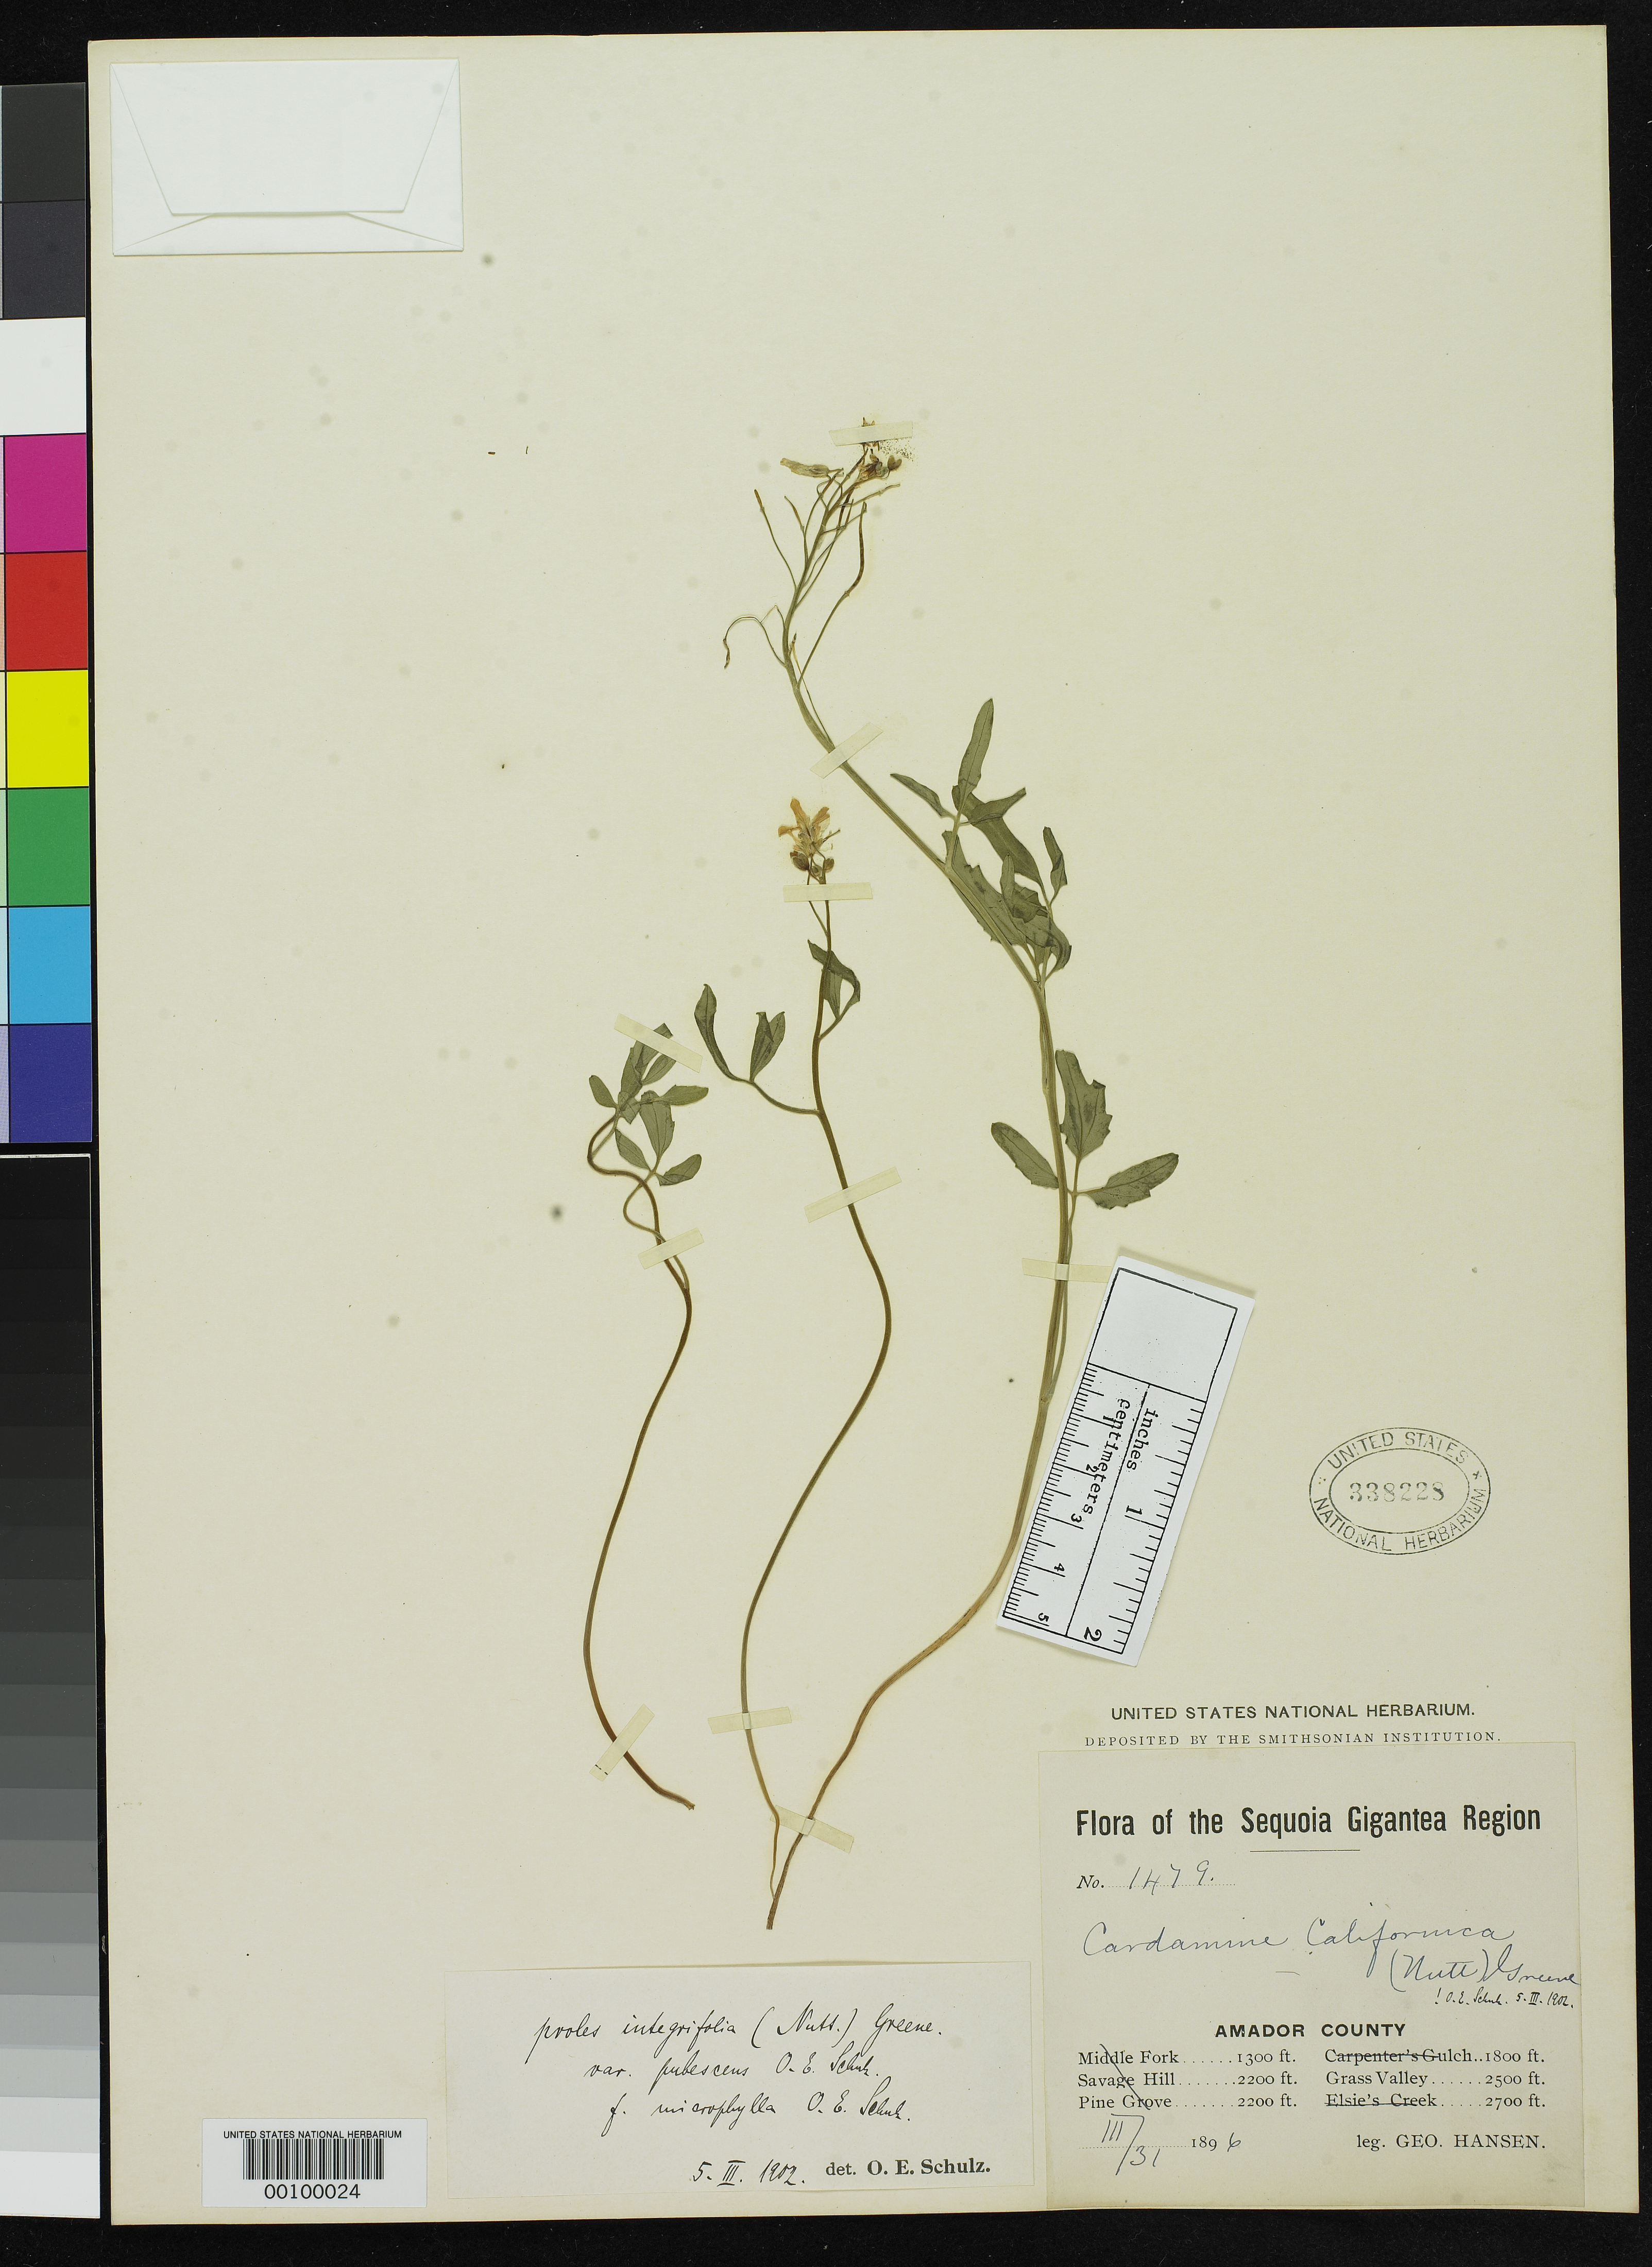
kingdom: Plantae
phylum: Tracheophyta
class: Magnoliopsida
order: Brassicales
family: Brassicaceae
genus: Cardamine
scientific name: Cardamine californica f. microphylla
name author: O.E. Schulz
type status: Isotype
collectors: G. Hansen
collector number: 1479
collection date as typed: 1896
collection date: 1896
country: United States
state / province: California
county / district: Amador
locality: Grass Valley.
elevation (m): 830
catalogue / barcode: US 338228